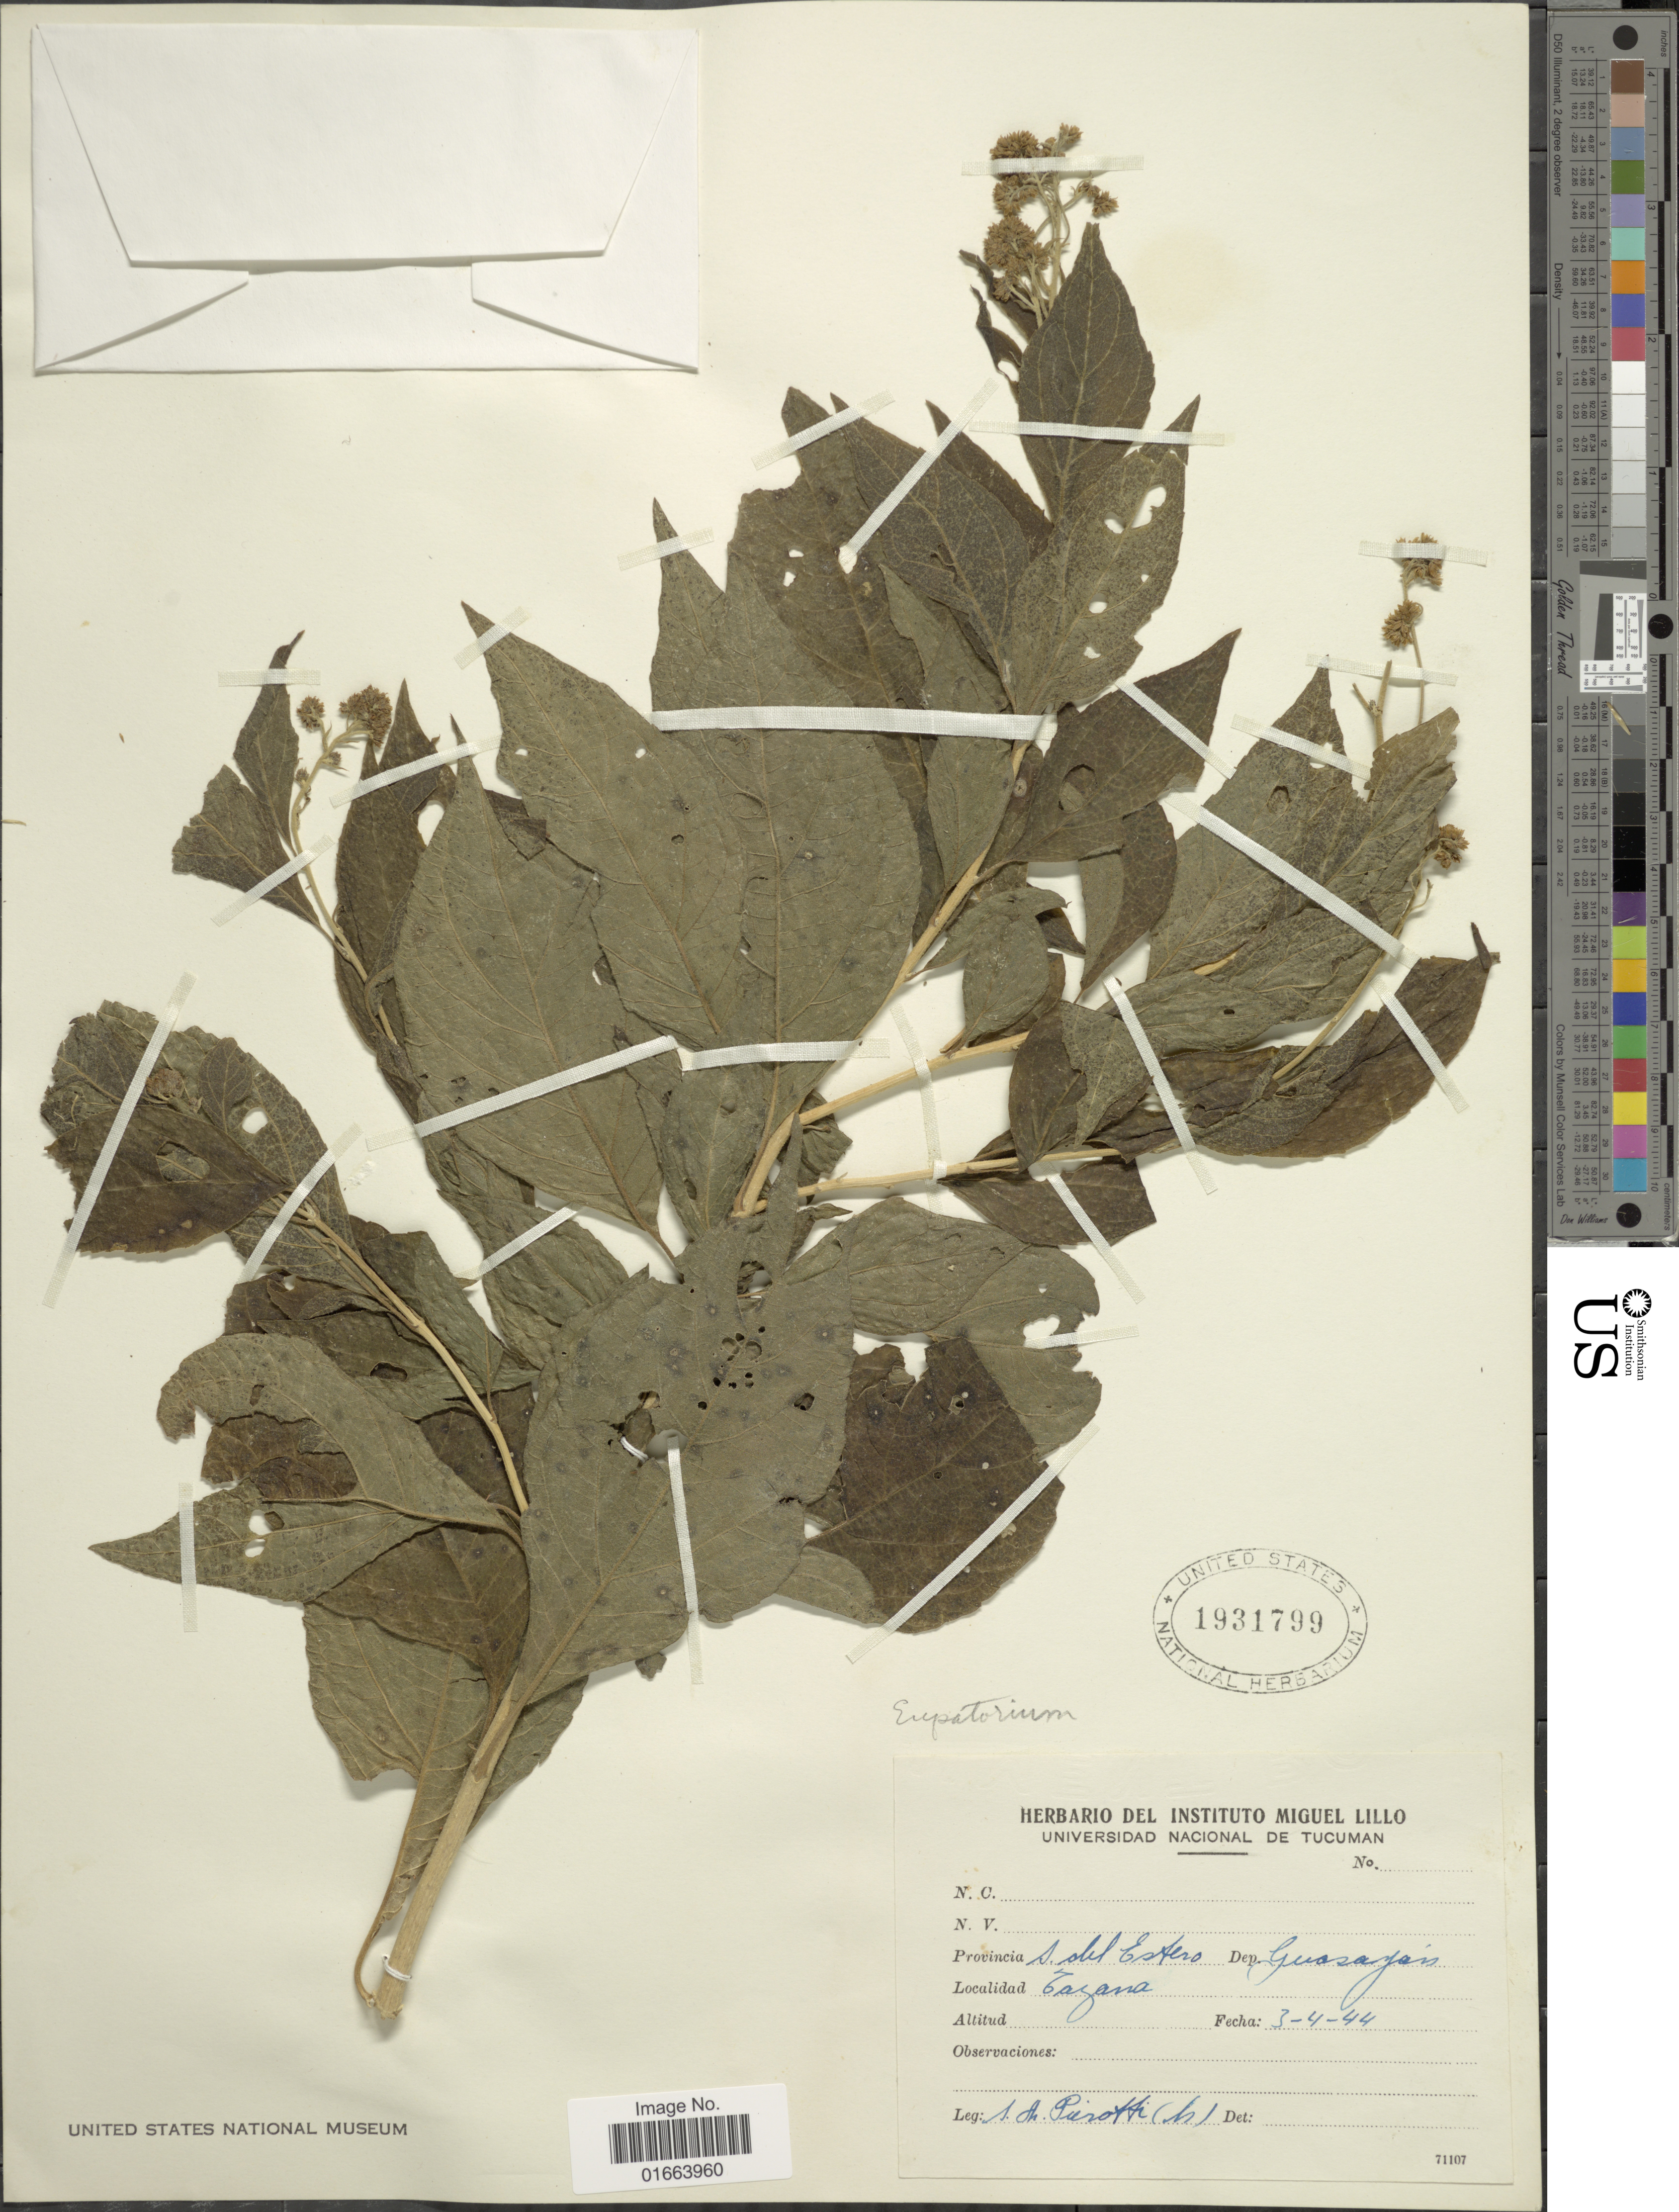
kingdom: Plantae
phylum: Tracheophyta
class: Magnoliopsida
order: Asterales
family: Asteraceae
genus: Idiothamnus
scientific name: Idiothamnus lilloi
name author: (B.L. Rob.) R.M. King & H. Rob.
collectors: S. A. Pierotti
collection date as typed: Transcribed d/m/y: 3/4/44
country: Argentina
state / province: Santiago del Estero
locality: Dep. Guasayan. Tarzana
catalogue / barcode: US 1931799